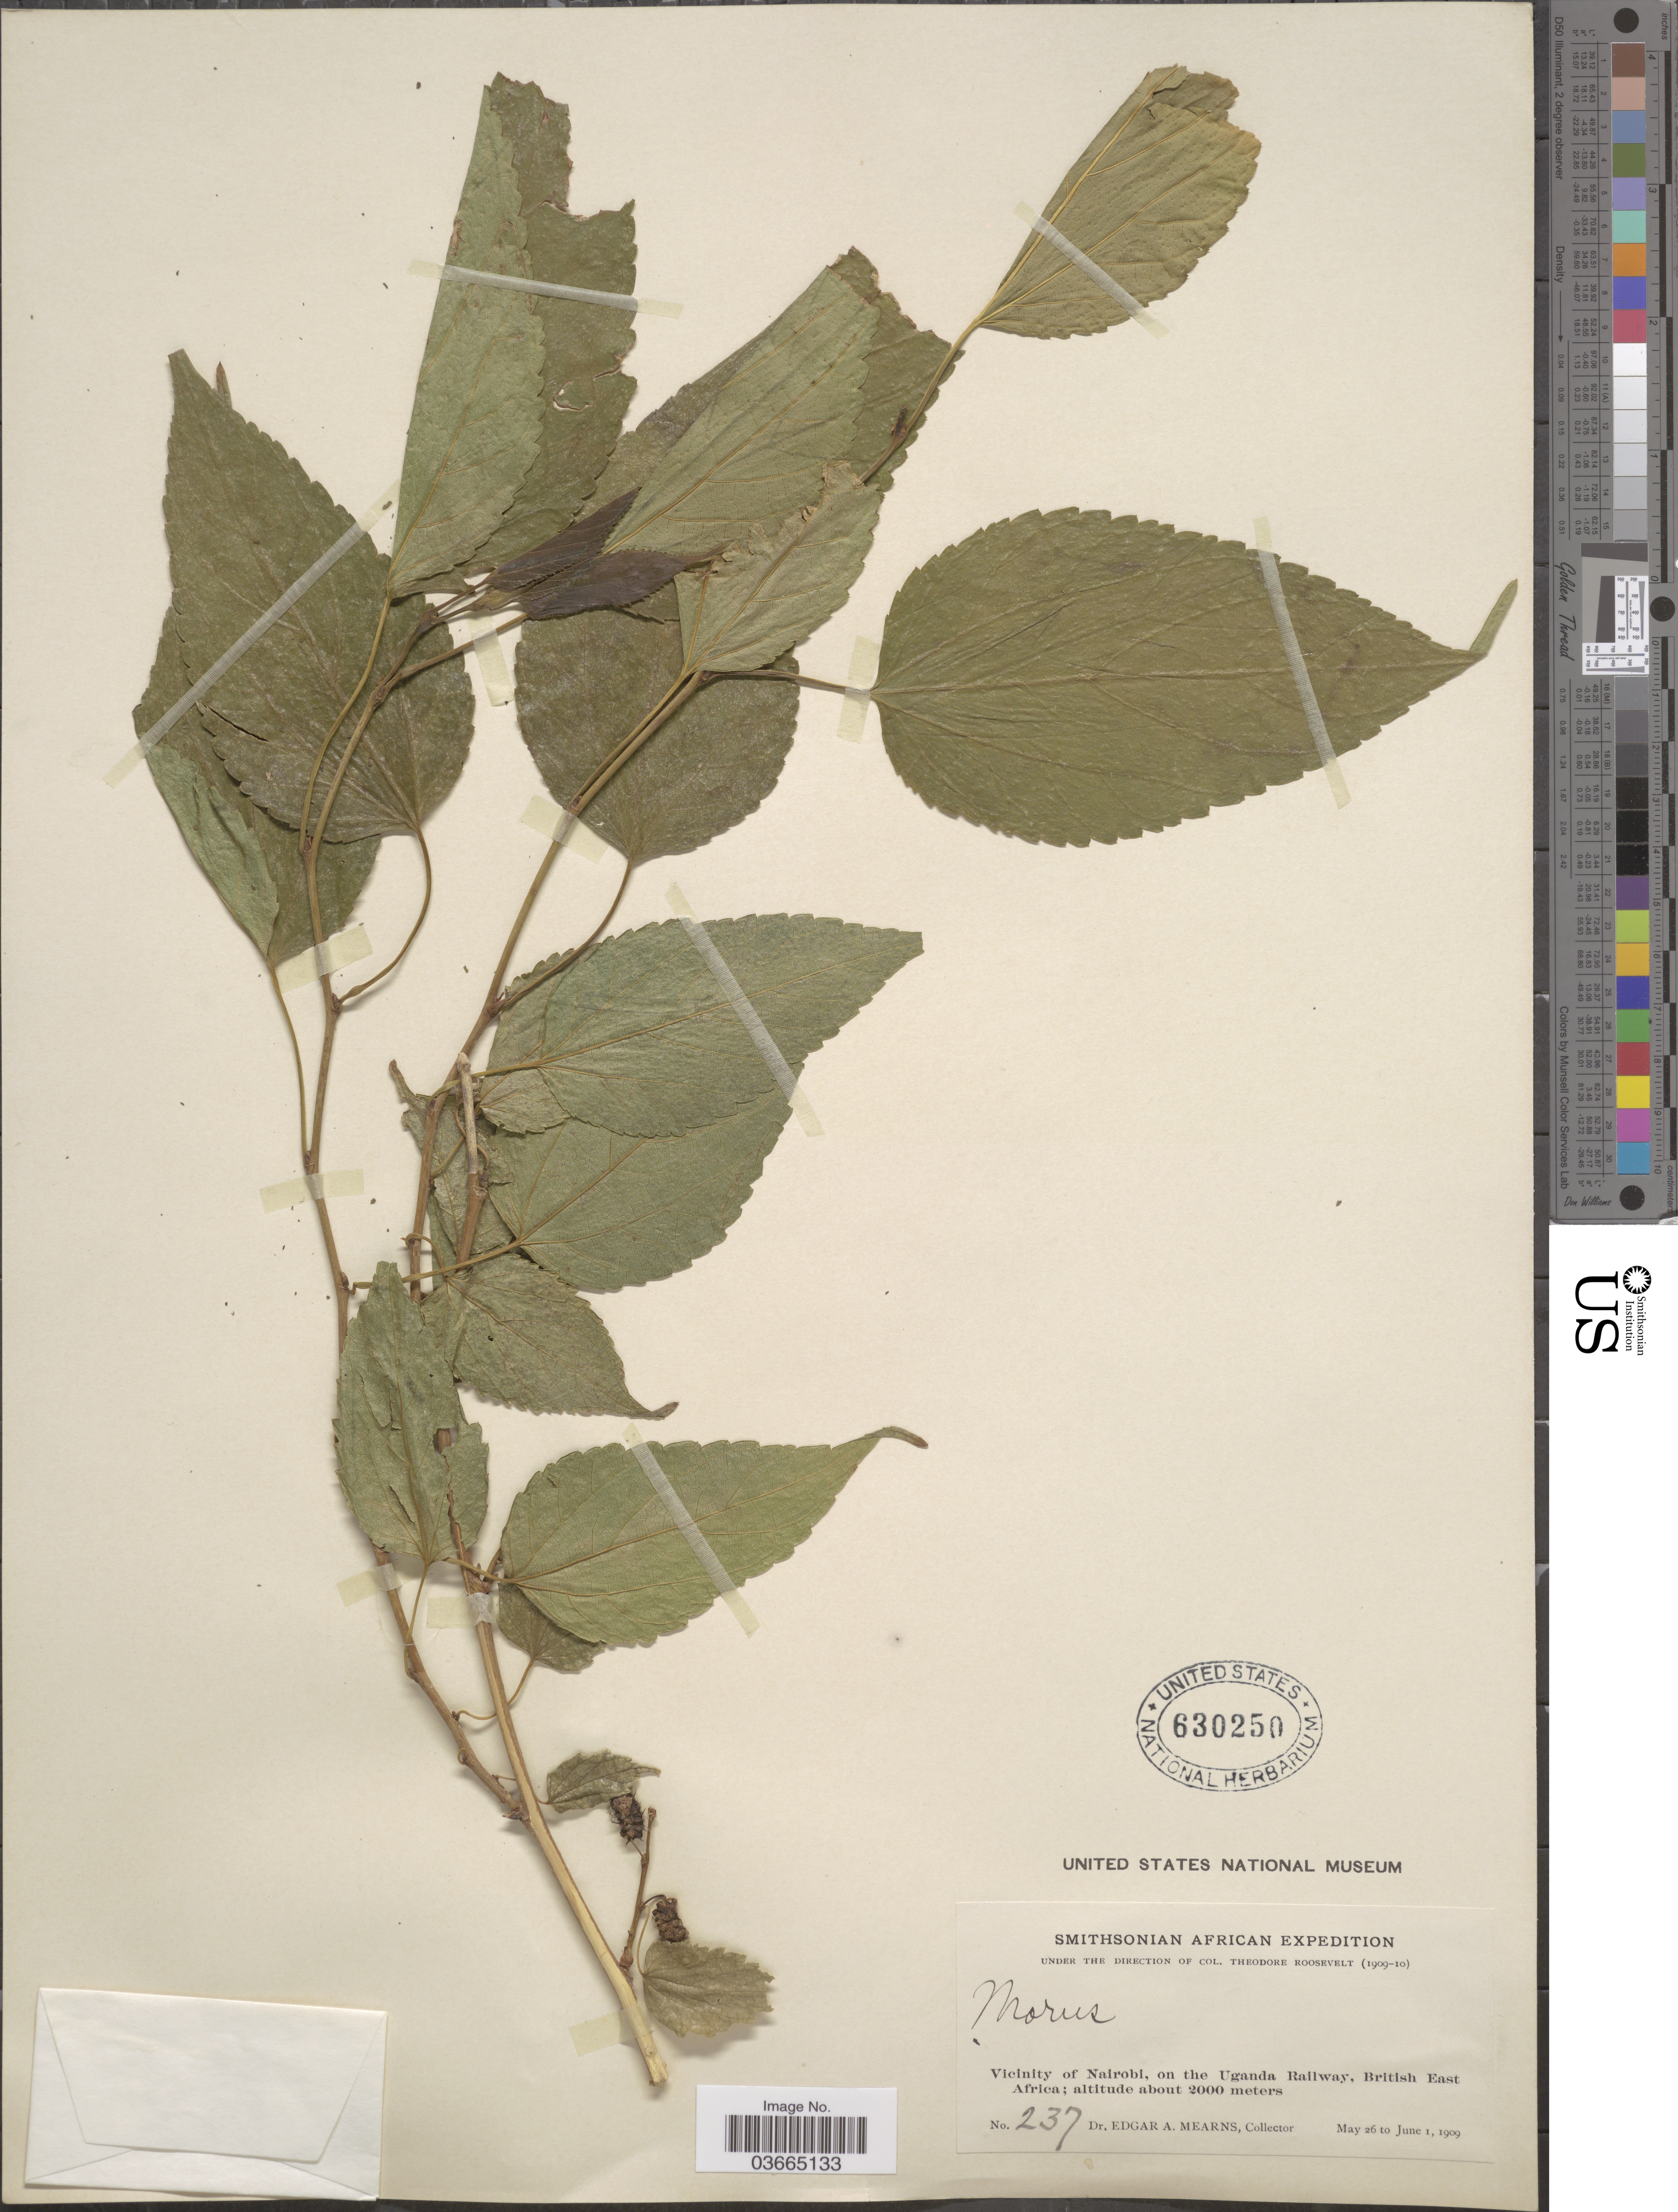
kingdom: Plantae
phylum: Tracheophyta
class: Magnoliopsida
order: Rosales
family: Moraceae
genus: Morus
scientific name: Morus sp.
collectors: E. A. Mearns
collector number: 237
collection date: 1909-05-26/1909-06-01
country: Kenya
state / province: Nairobi Area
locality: Vicinity of Nairobi, on the Uganda Railway, British East Africa.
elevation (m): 2000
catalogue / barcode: US 630250